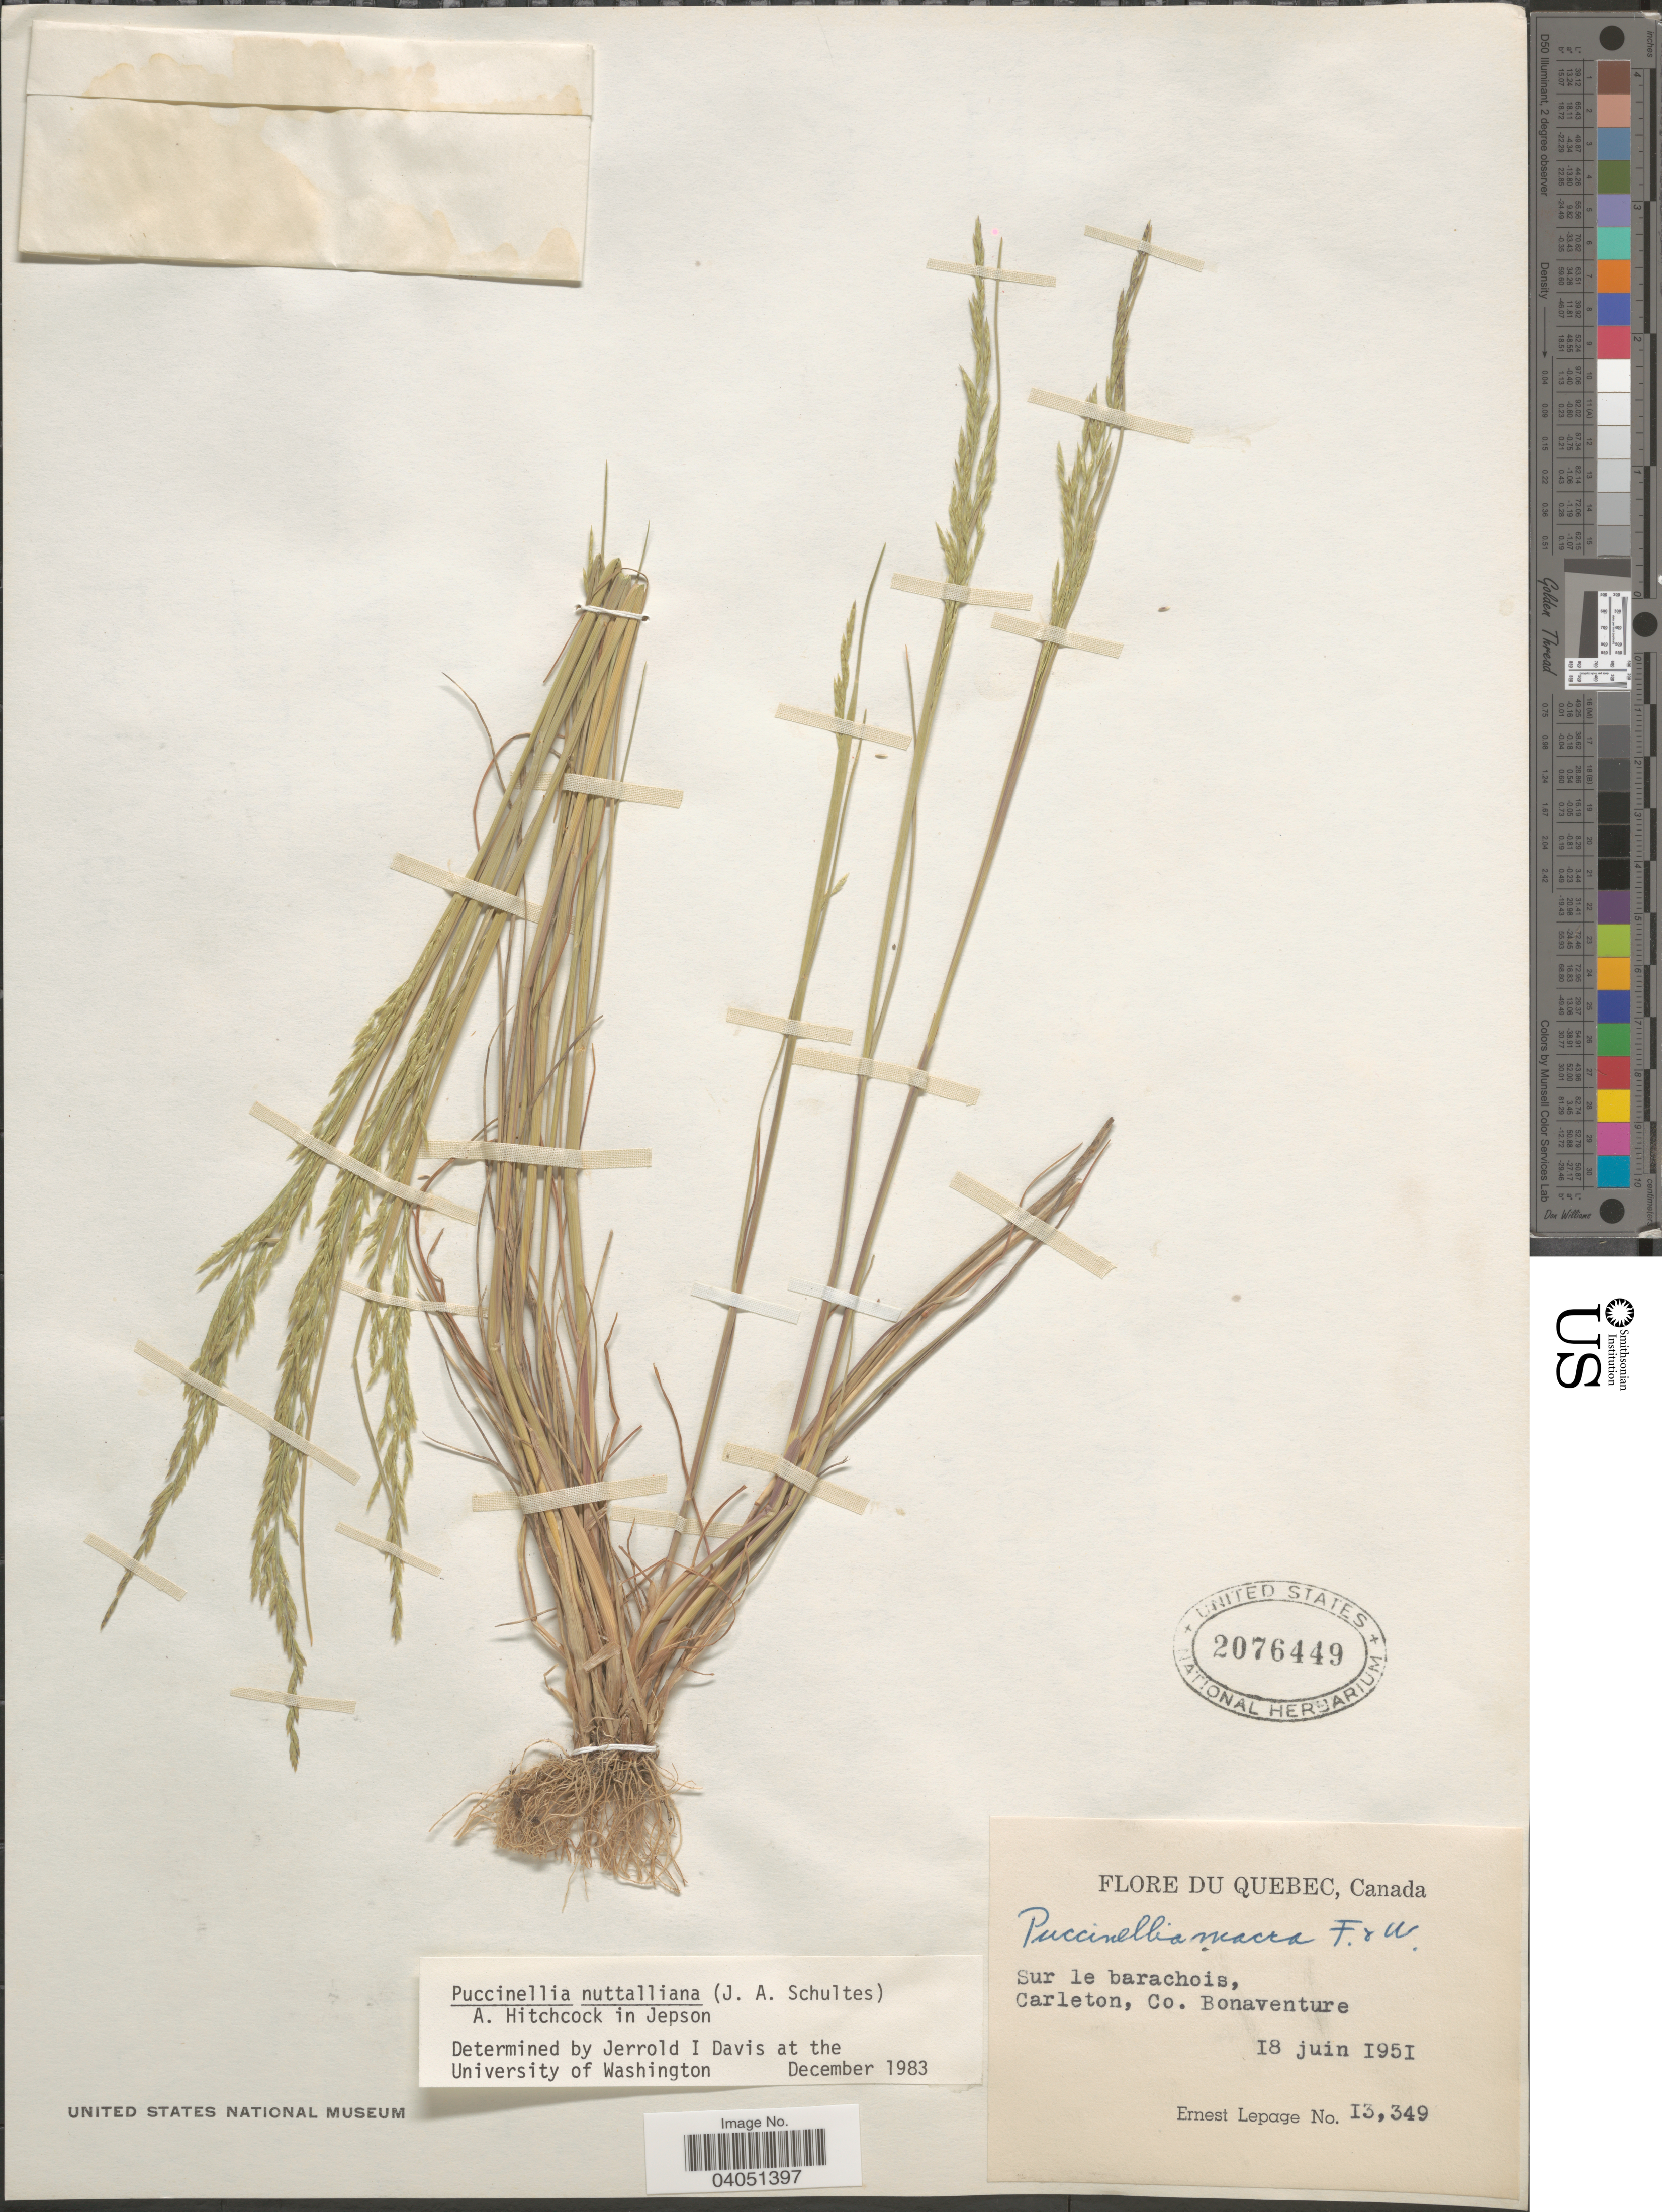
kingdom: Plantae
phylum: Tracheophyta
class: Liliopsida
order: Poales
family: Poaceae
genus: Puccinellia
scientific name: Puccinellia nuttalliana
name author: (Schult.) Hitchc.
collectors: E. Lepage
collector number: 13349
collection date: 1951-06-18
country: Canada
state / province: Quebec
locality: Sur le barachois, Carleton, Co. Bonaventure.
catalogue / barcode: US 2076449